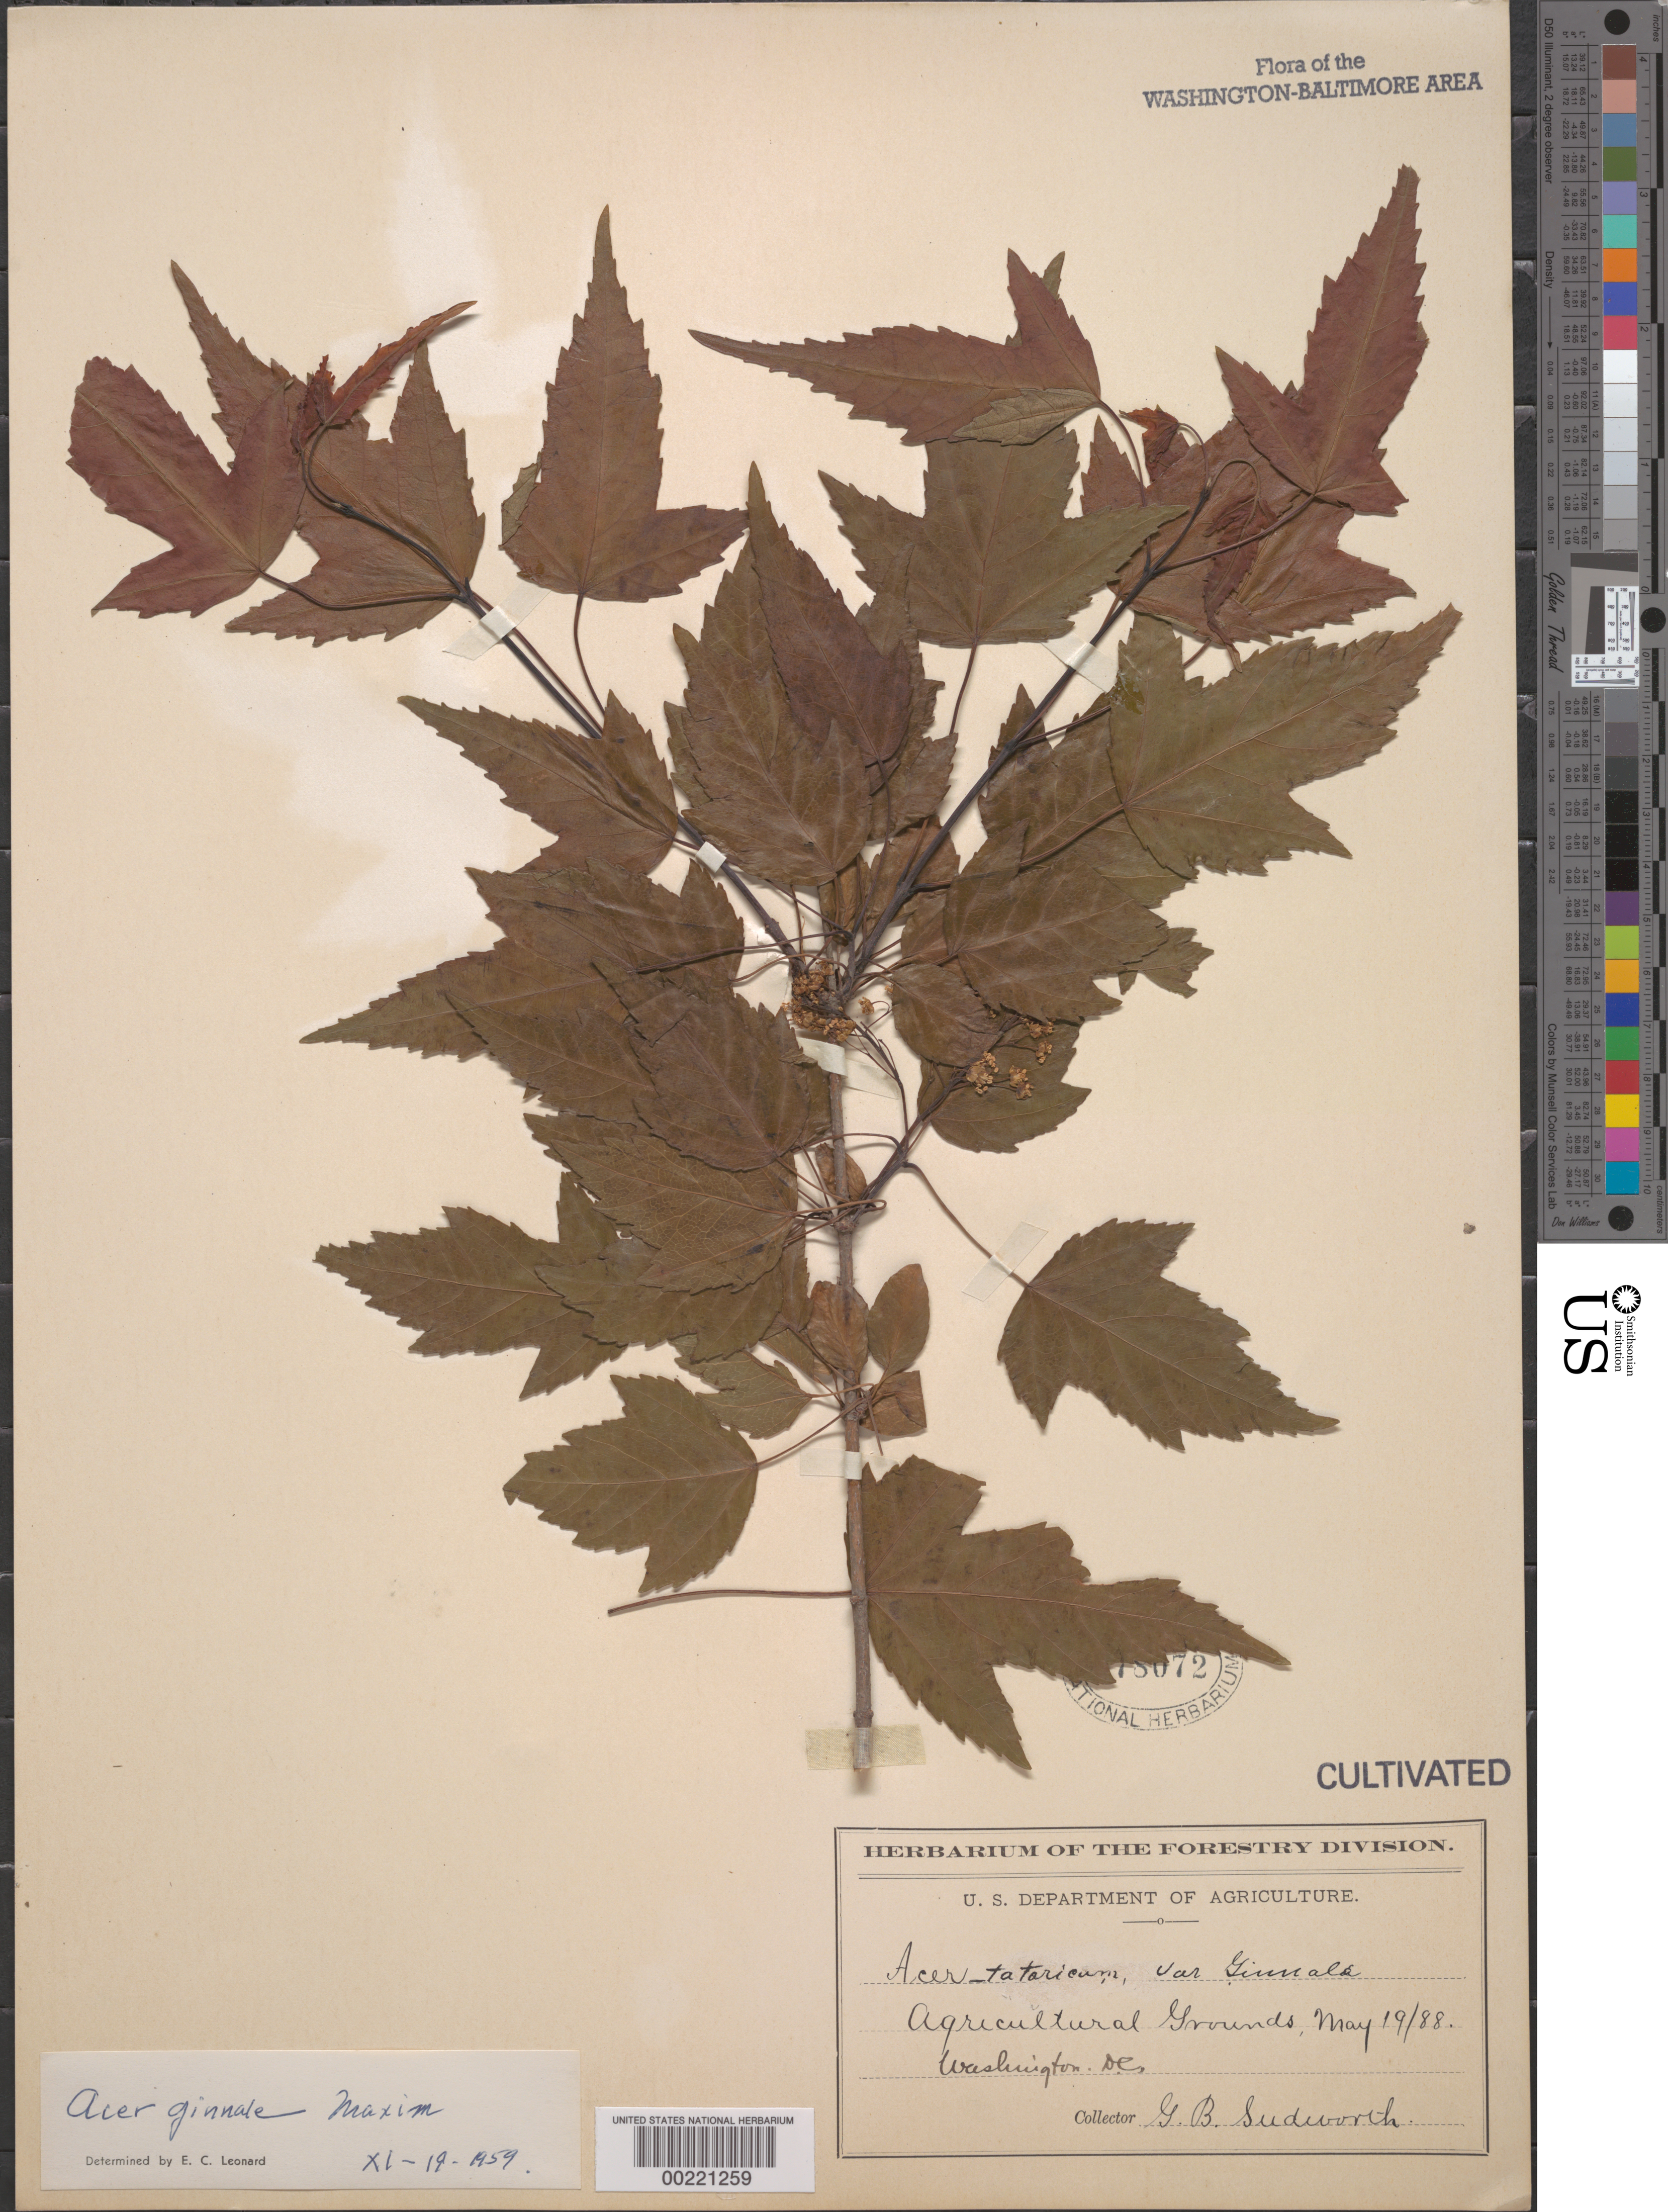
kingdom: Plantae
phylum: Tracheophyta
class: Magnoliopsida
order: Sapindales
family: Sapindaceae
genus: Acer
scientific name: Acer ginnala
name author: Maxim.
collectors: G. B. Sudworth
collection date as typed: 19 May 1888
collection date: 1888-05-19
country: United States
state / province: District of Columbia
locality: Department of Agriculture grounds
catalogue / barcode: US 478072